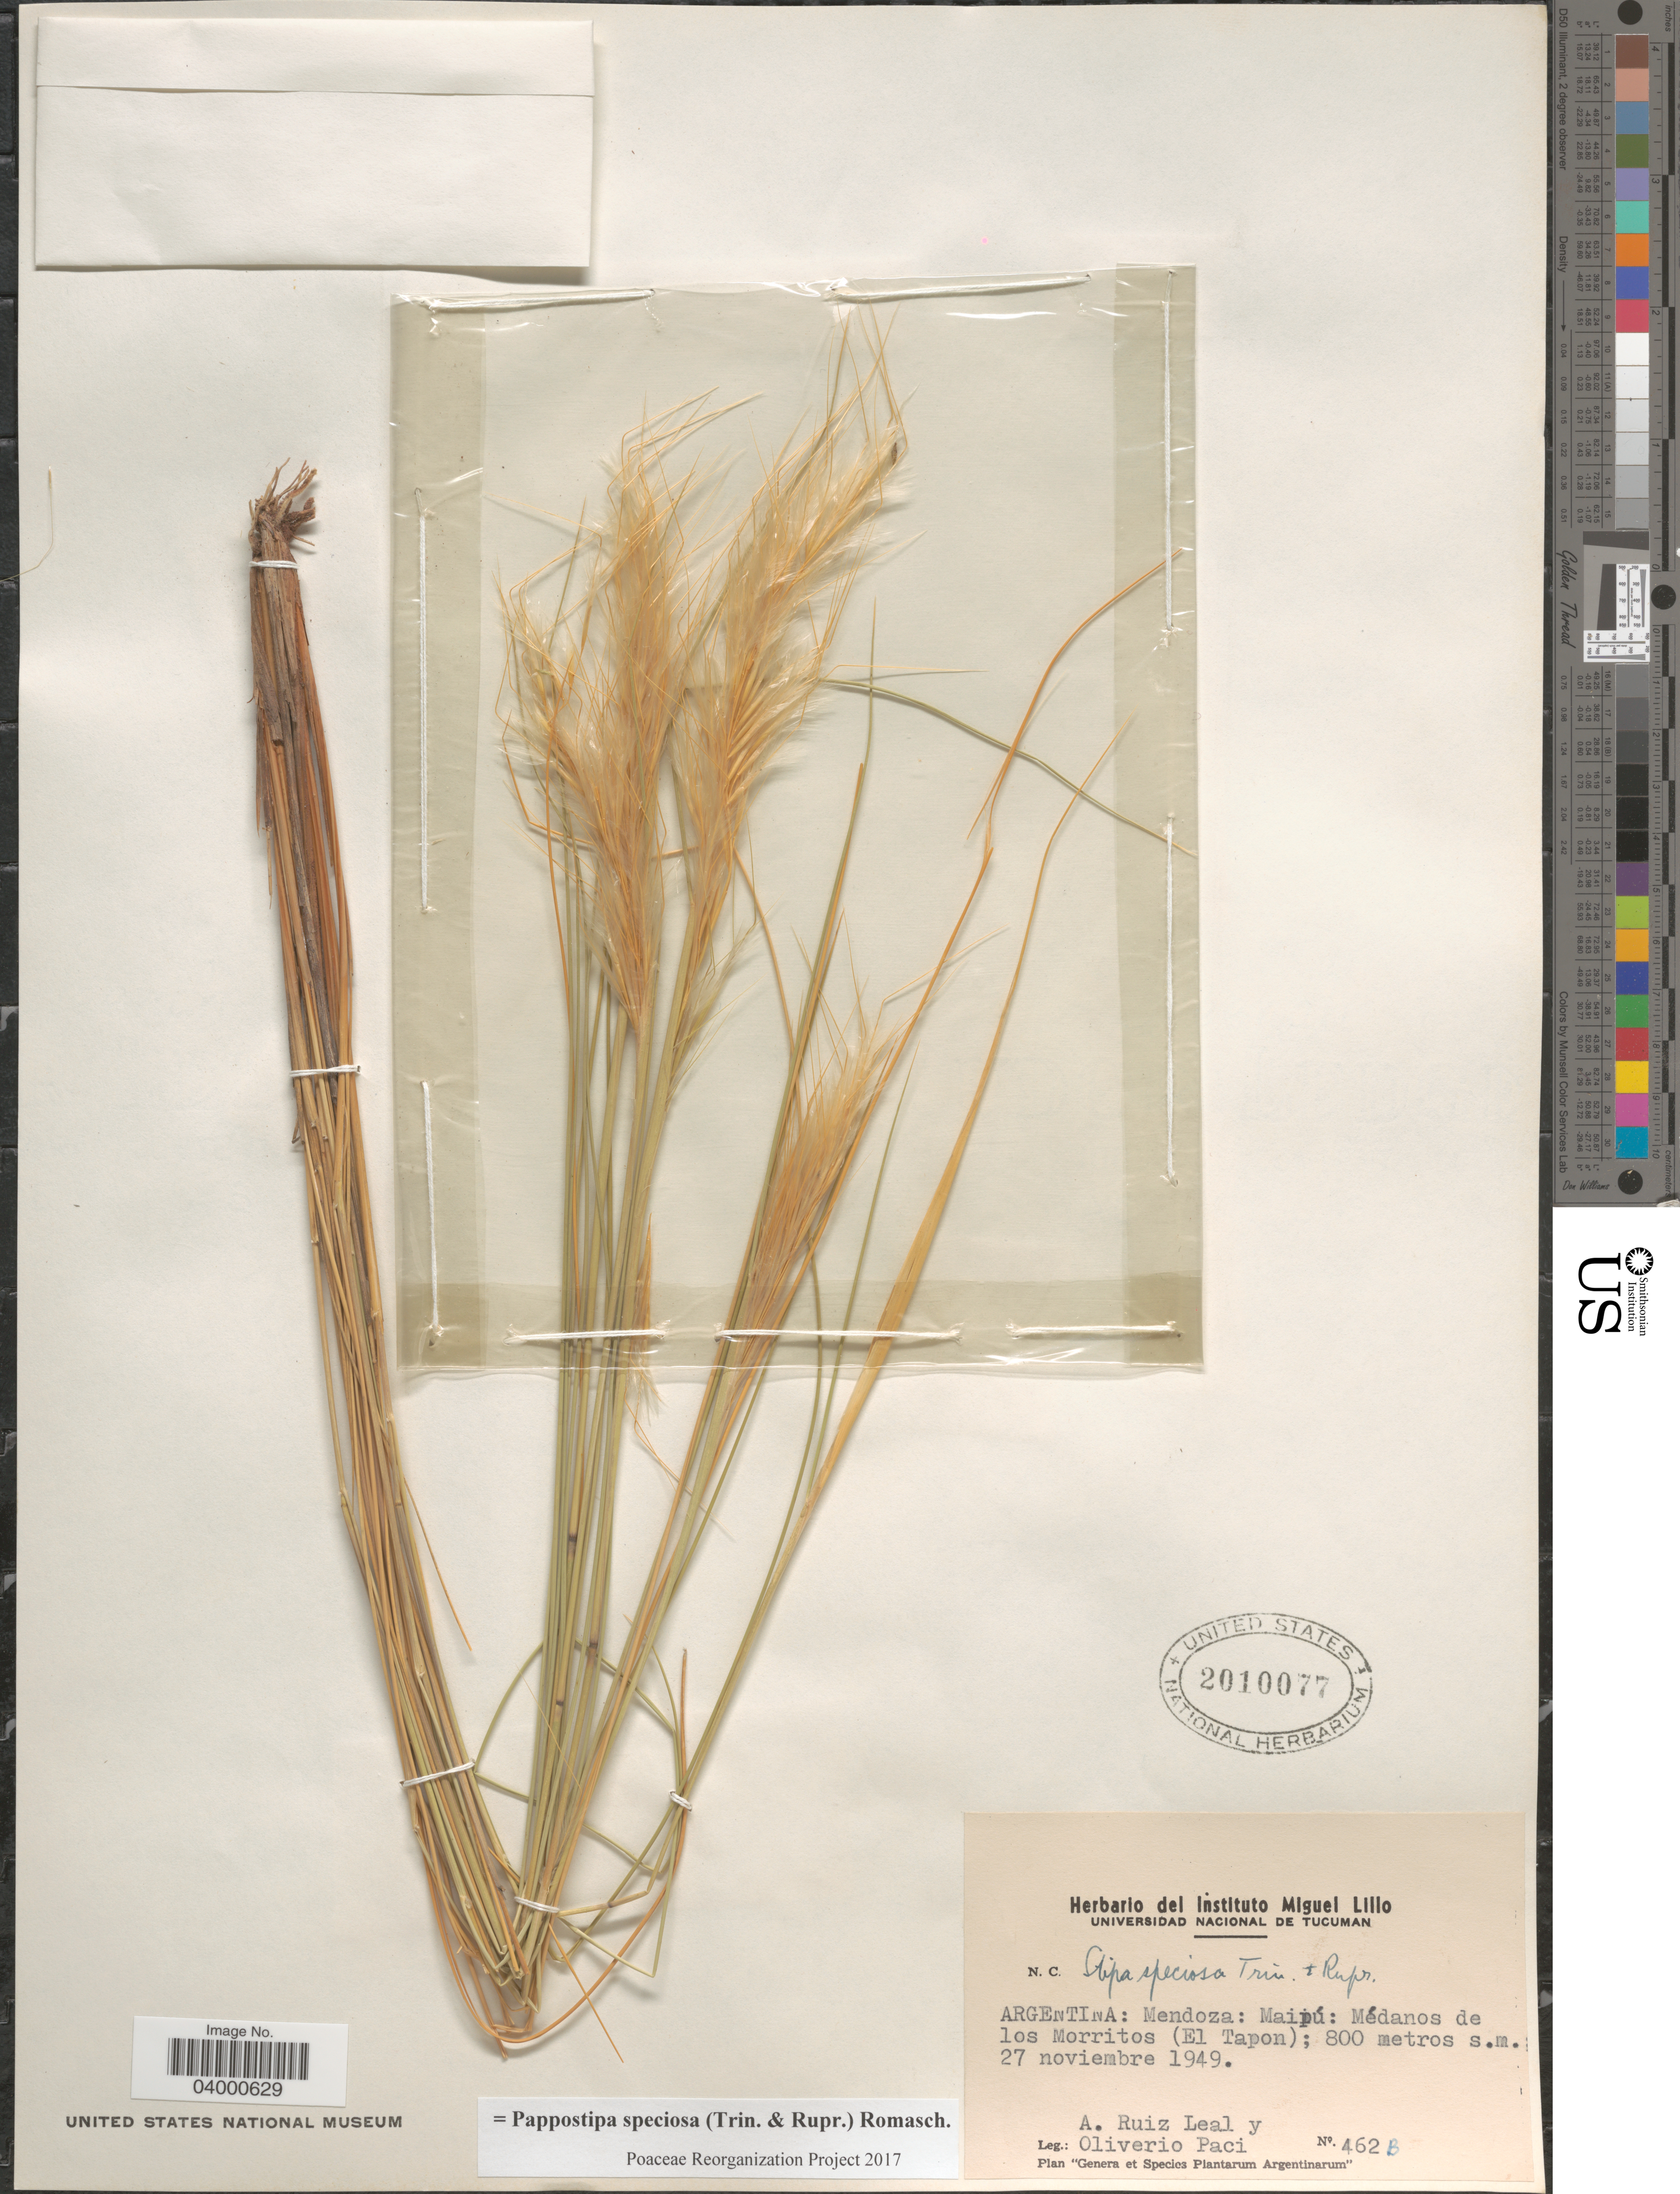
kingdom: Plantae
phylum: Tracheophyta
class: Liliopsida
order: Poales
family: Poaceae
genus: Pappostipa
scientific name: Pappostipa speciosa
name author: (Trin. & Rupr.) Romasch.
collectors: A. Leal & O. Paci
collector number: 462B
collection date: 1949-11-27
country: Argentina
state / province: Mendoza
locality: Maipú: Médanos de los Morritos (El Tapon).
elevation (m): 800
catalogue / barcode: US 2010077